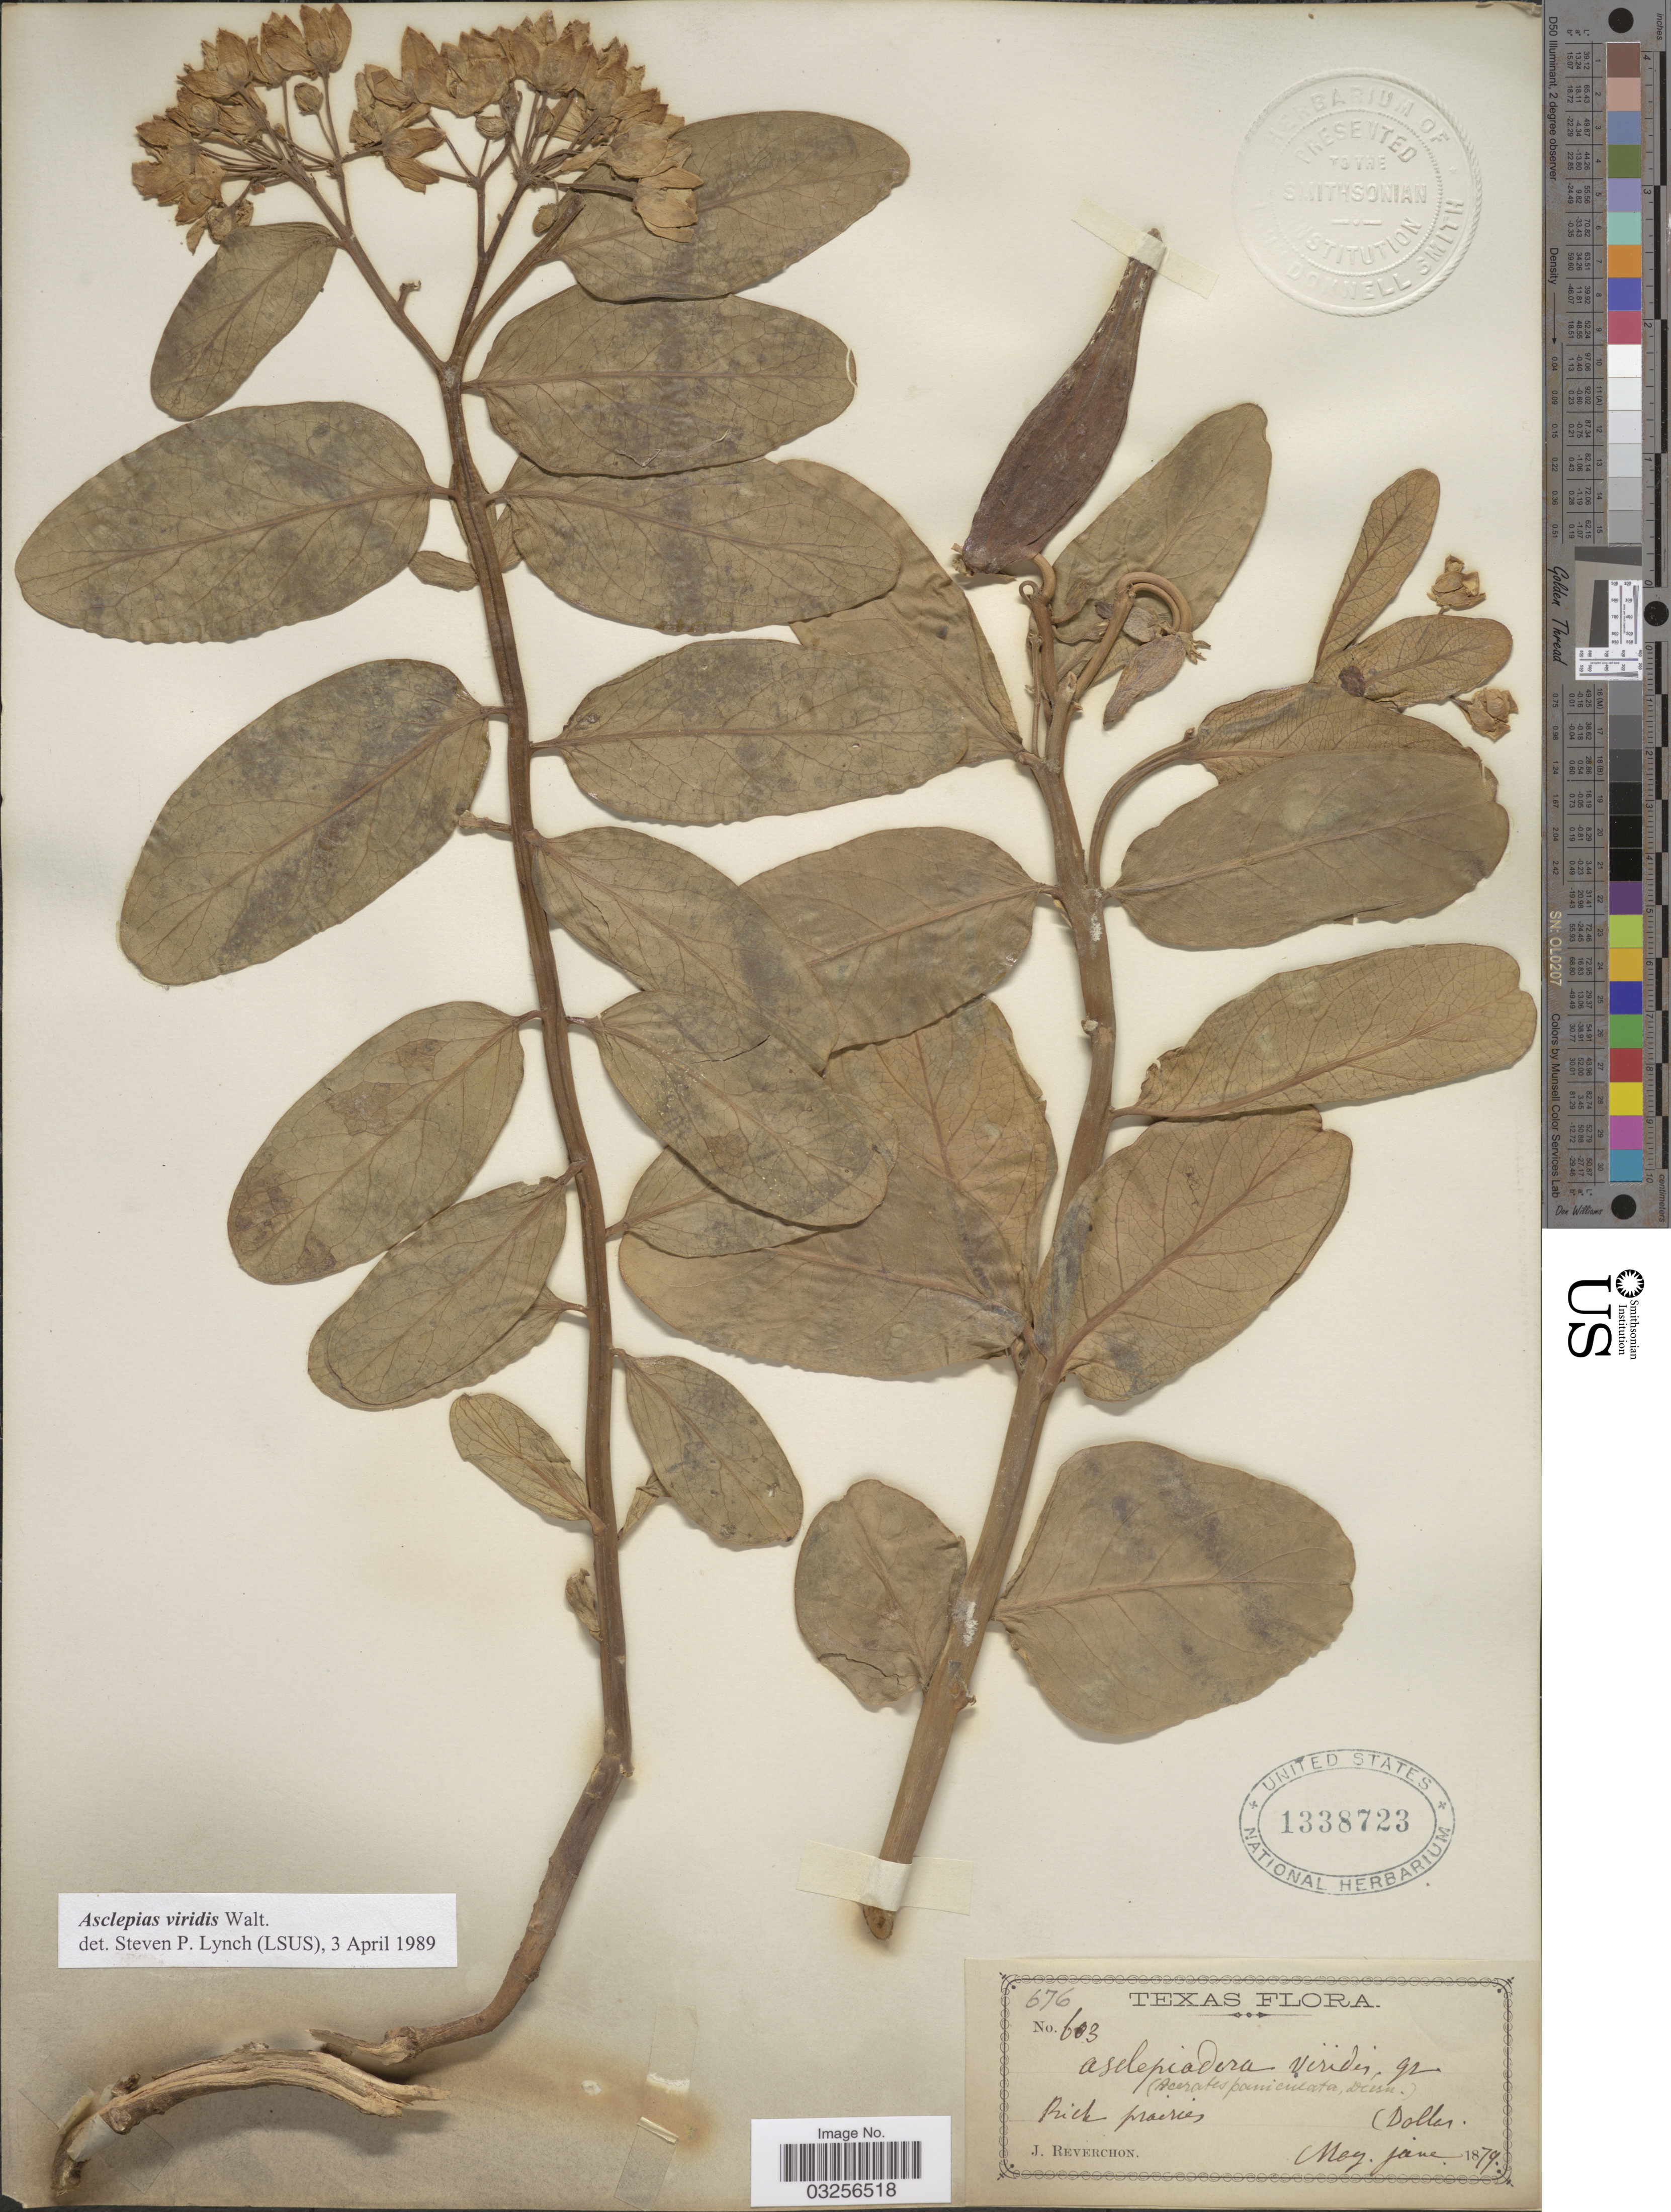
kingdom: Plantae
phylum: Tracheophyta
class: Magnoliopsida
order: Gentianales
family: Apocynaceae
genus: Asclepias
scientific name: Asclepias viridis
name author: Walter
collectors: J. Reverchon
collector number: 676/603*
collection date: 1879-05/1879-06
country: United States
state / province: Texas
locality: Dallas.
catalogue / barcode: US 1338723